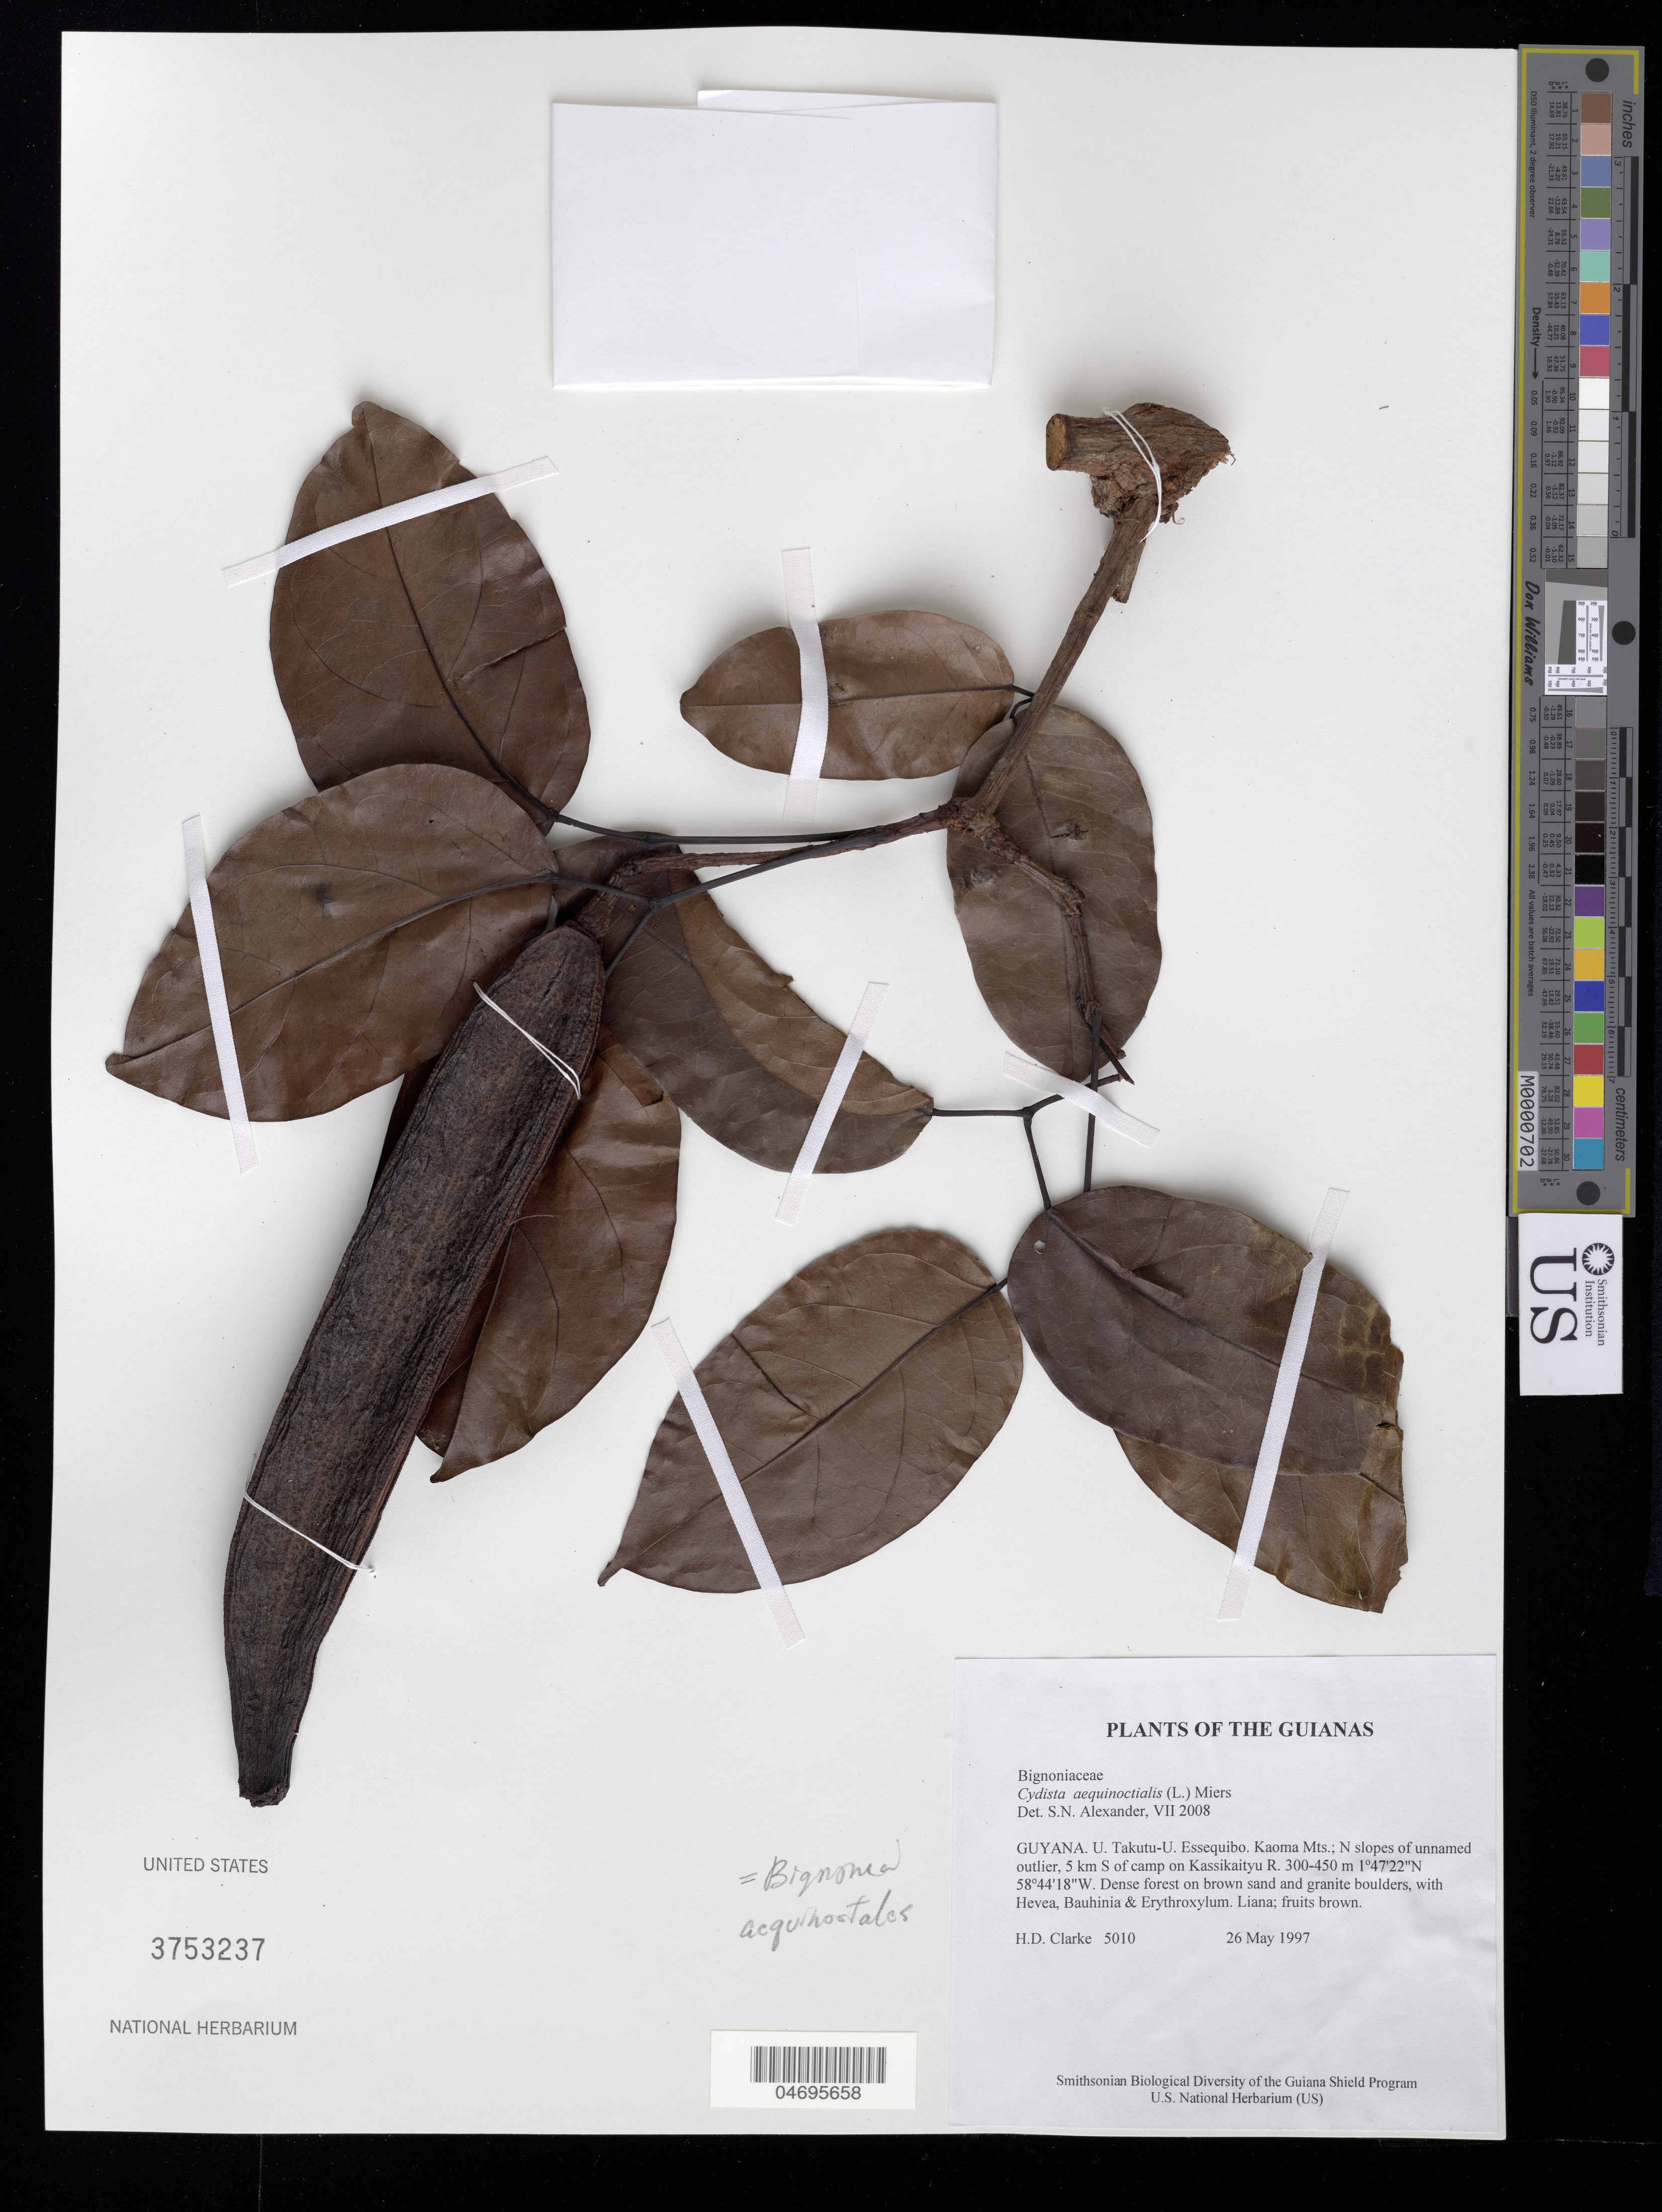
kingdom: Plantae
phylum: Tracheophyta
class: Magnoliopsida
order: Lamiales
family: Bignoniaceae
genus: Bignonia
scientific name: Bignonia aequinoctialis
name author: L.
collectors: H. D. Clarke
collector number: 5010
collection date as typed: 26 May 1997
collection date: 1997-05-26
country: Guyana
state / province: U. Takutu-U. Essequibo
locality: Kaoma Mts.; N slopes of unnamed outlier, 5 km S of camp on Kassikaityu R.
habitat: Dense forest on brown sand and granite boulders, with Hevea, Bauhinia & Erythroxylum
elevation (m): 300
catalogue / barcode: US 3753237